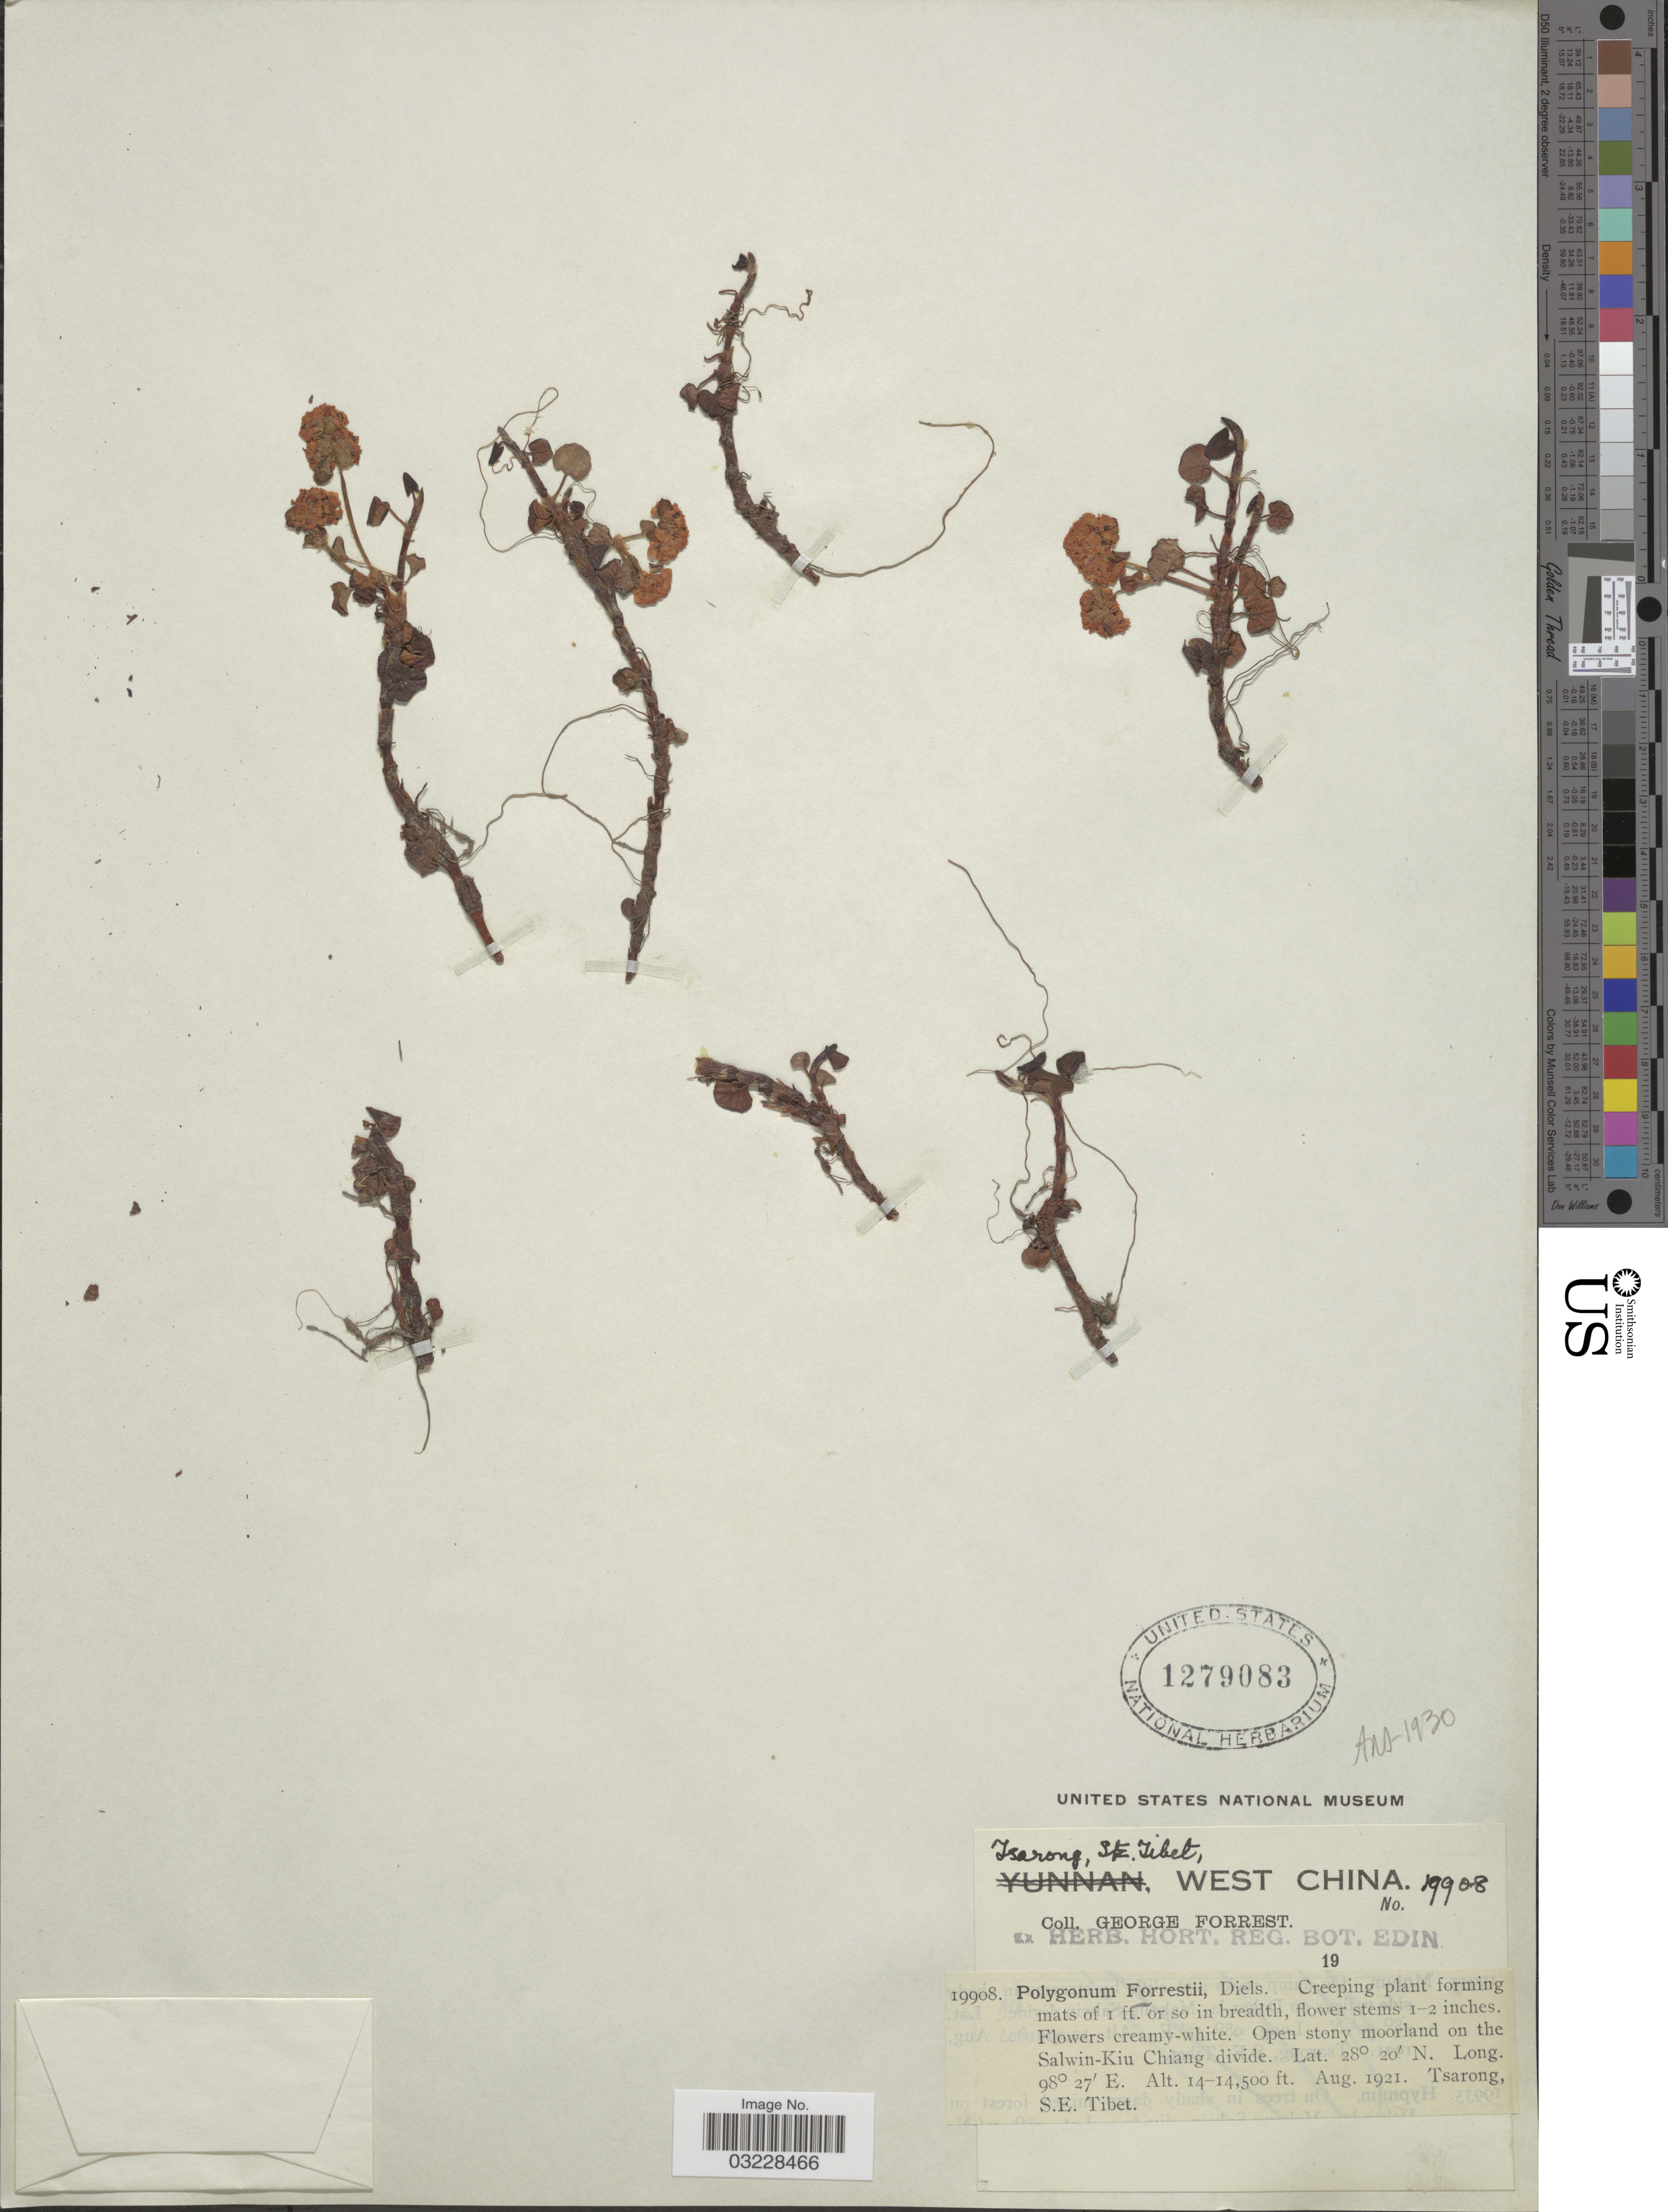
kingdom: Plantae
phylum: Tracheophyta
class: Magnoliopsida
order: Caryophyllales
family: Polygonaceae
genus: Koenigia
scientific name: Koenigia forrestii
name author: (Diels) T.M. Schust. & Měsíček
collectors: G. Forrest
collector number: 19908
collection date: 1921-08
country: China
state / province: Xizang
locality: Tsarong, St. Tibet, West China. Open stony moorland on the Salwin-Kiu Chiang divide. Tsarong, S.E. Tibet.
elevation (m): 4267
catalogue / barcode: US 1279083